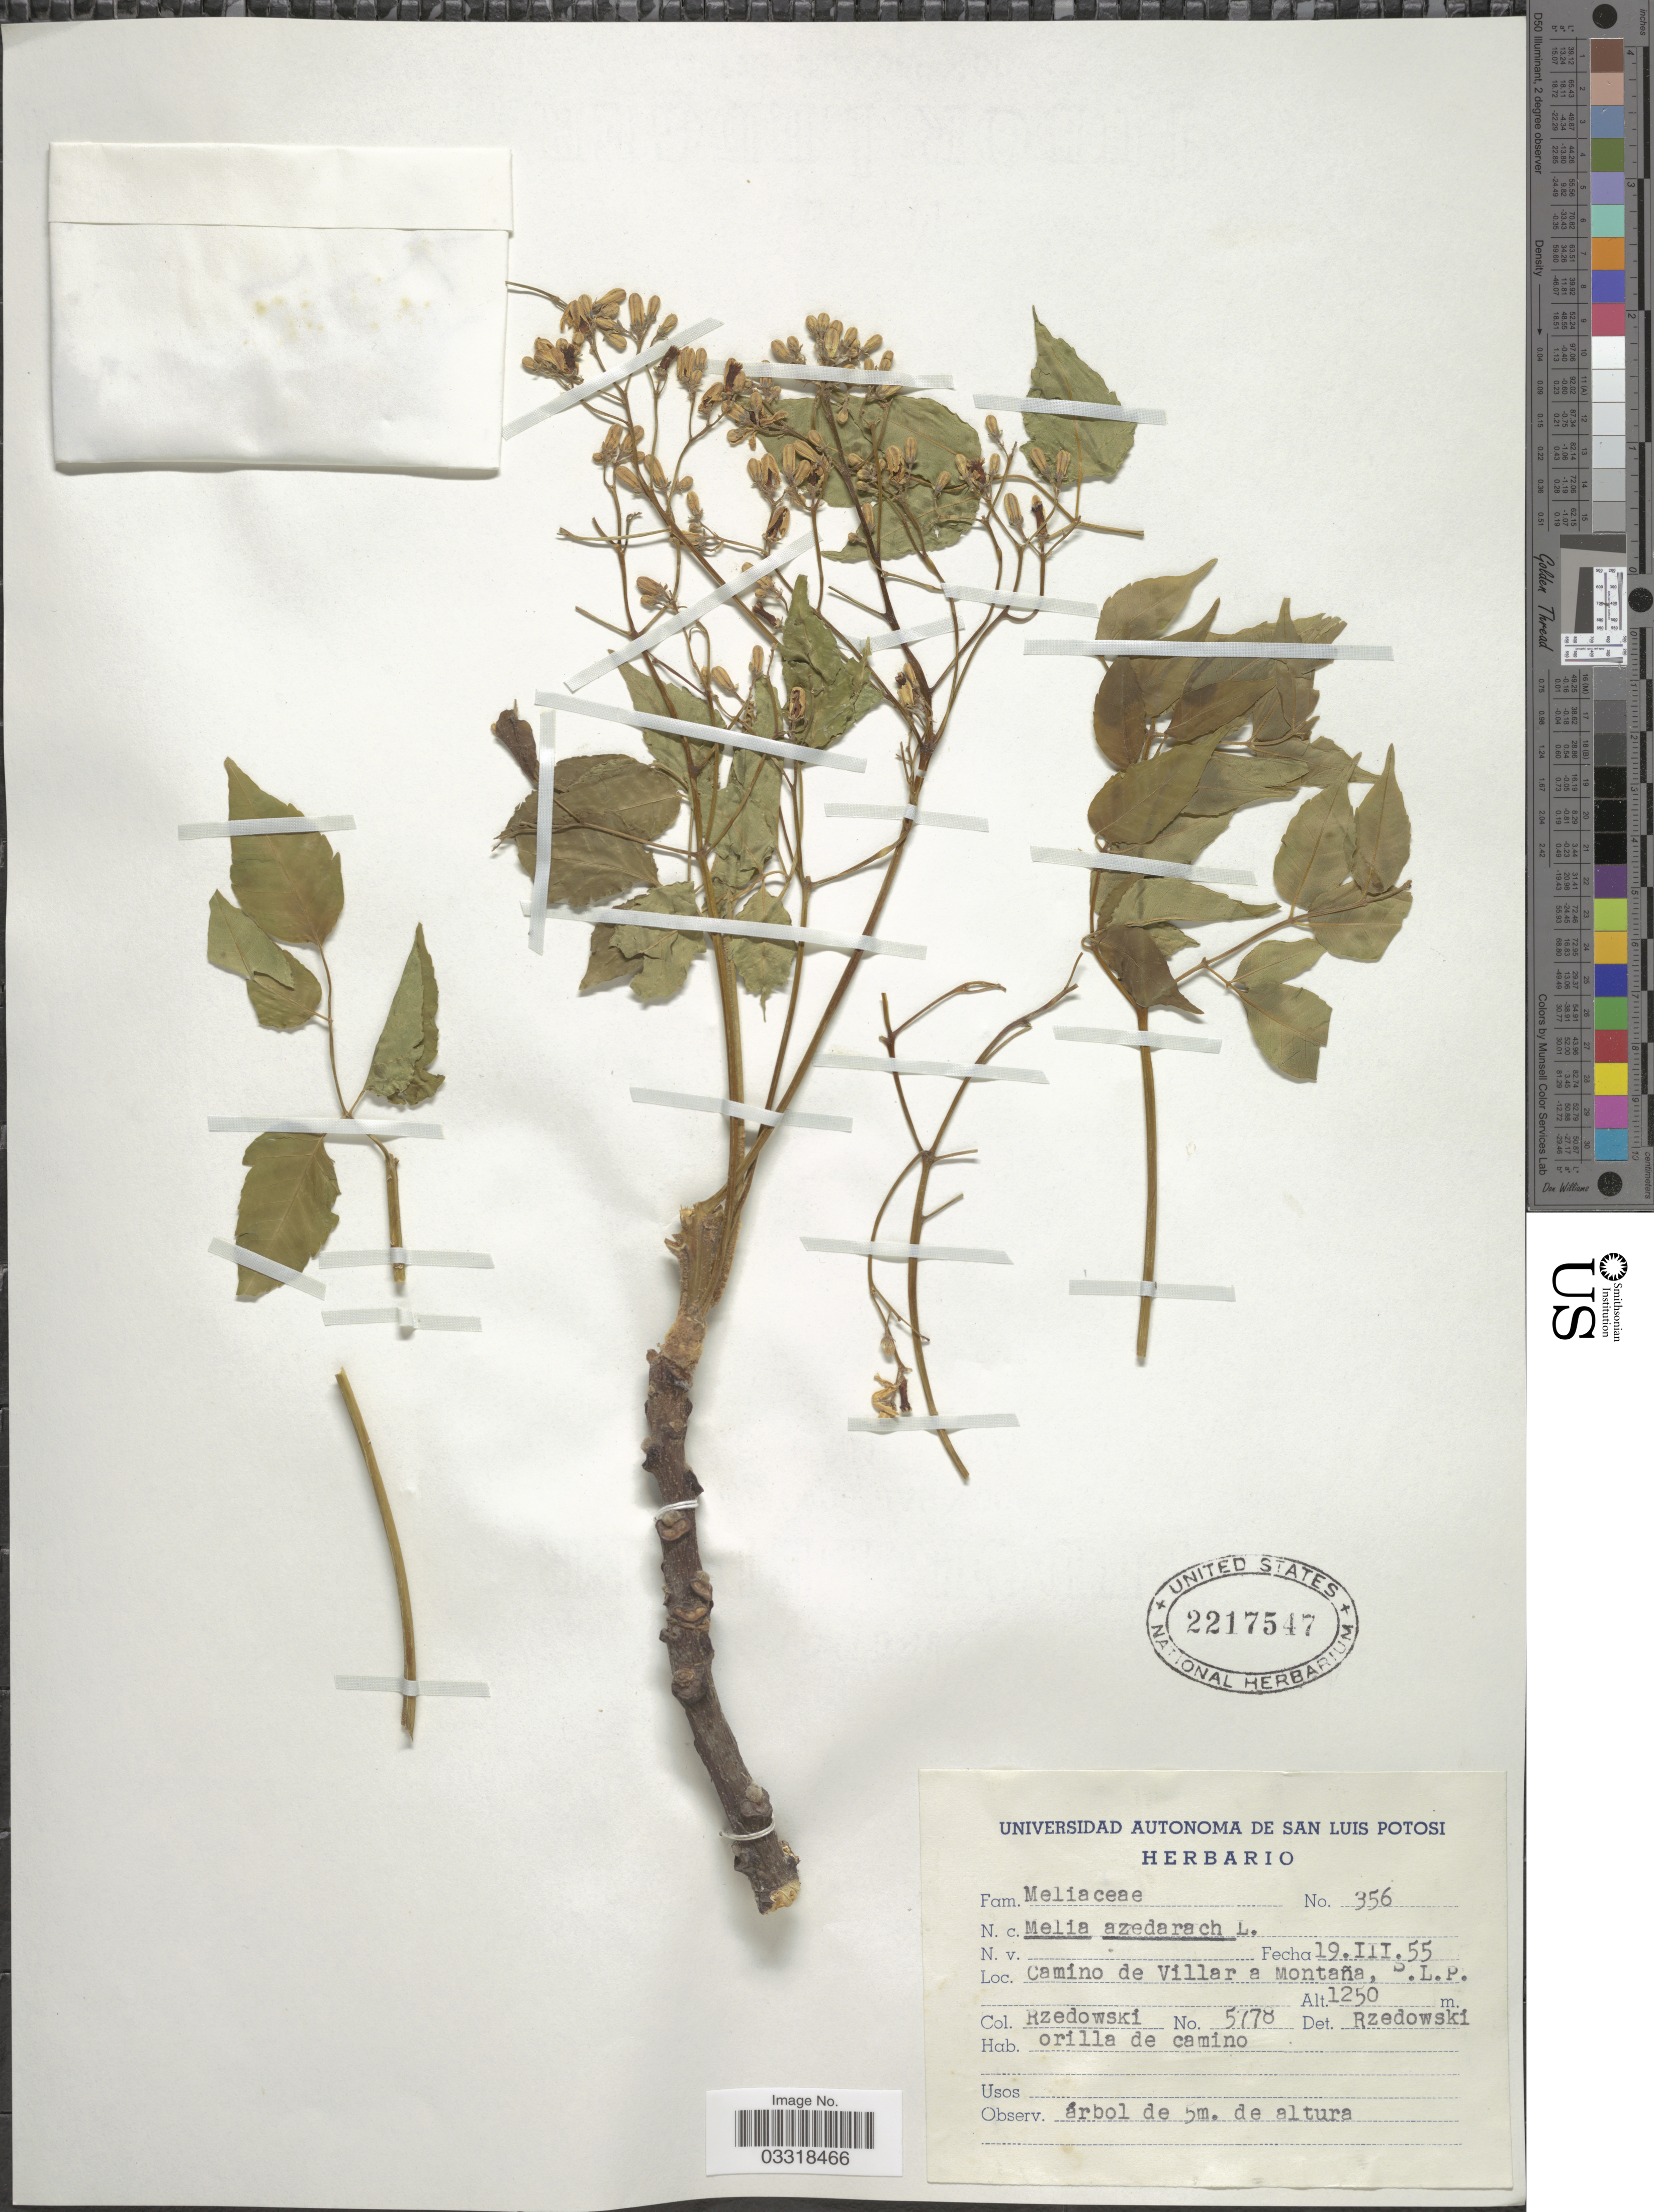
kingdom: Plantae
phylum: Tracheophyta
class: Magnoliopsida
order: Sapindales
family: Meliaceae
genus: Melia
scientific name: Melia azedarach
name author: L.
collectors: Rzedowski, --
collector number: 5778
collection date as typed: Transcribed d/m/y: 19/3/55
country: Mexico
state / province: San Luis Potosí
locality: Camino de Villar a Montaña, S.L.P.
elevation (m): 1250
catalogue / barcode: US 2217547